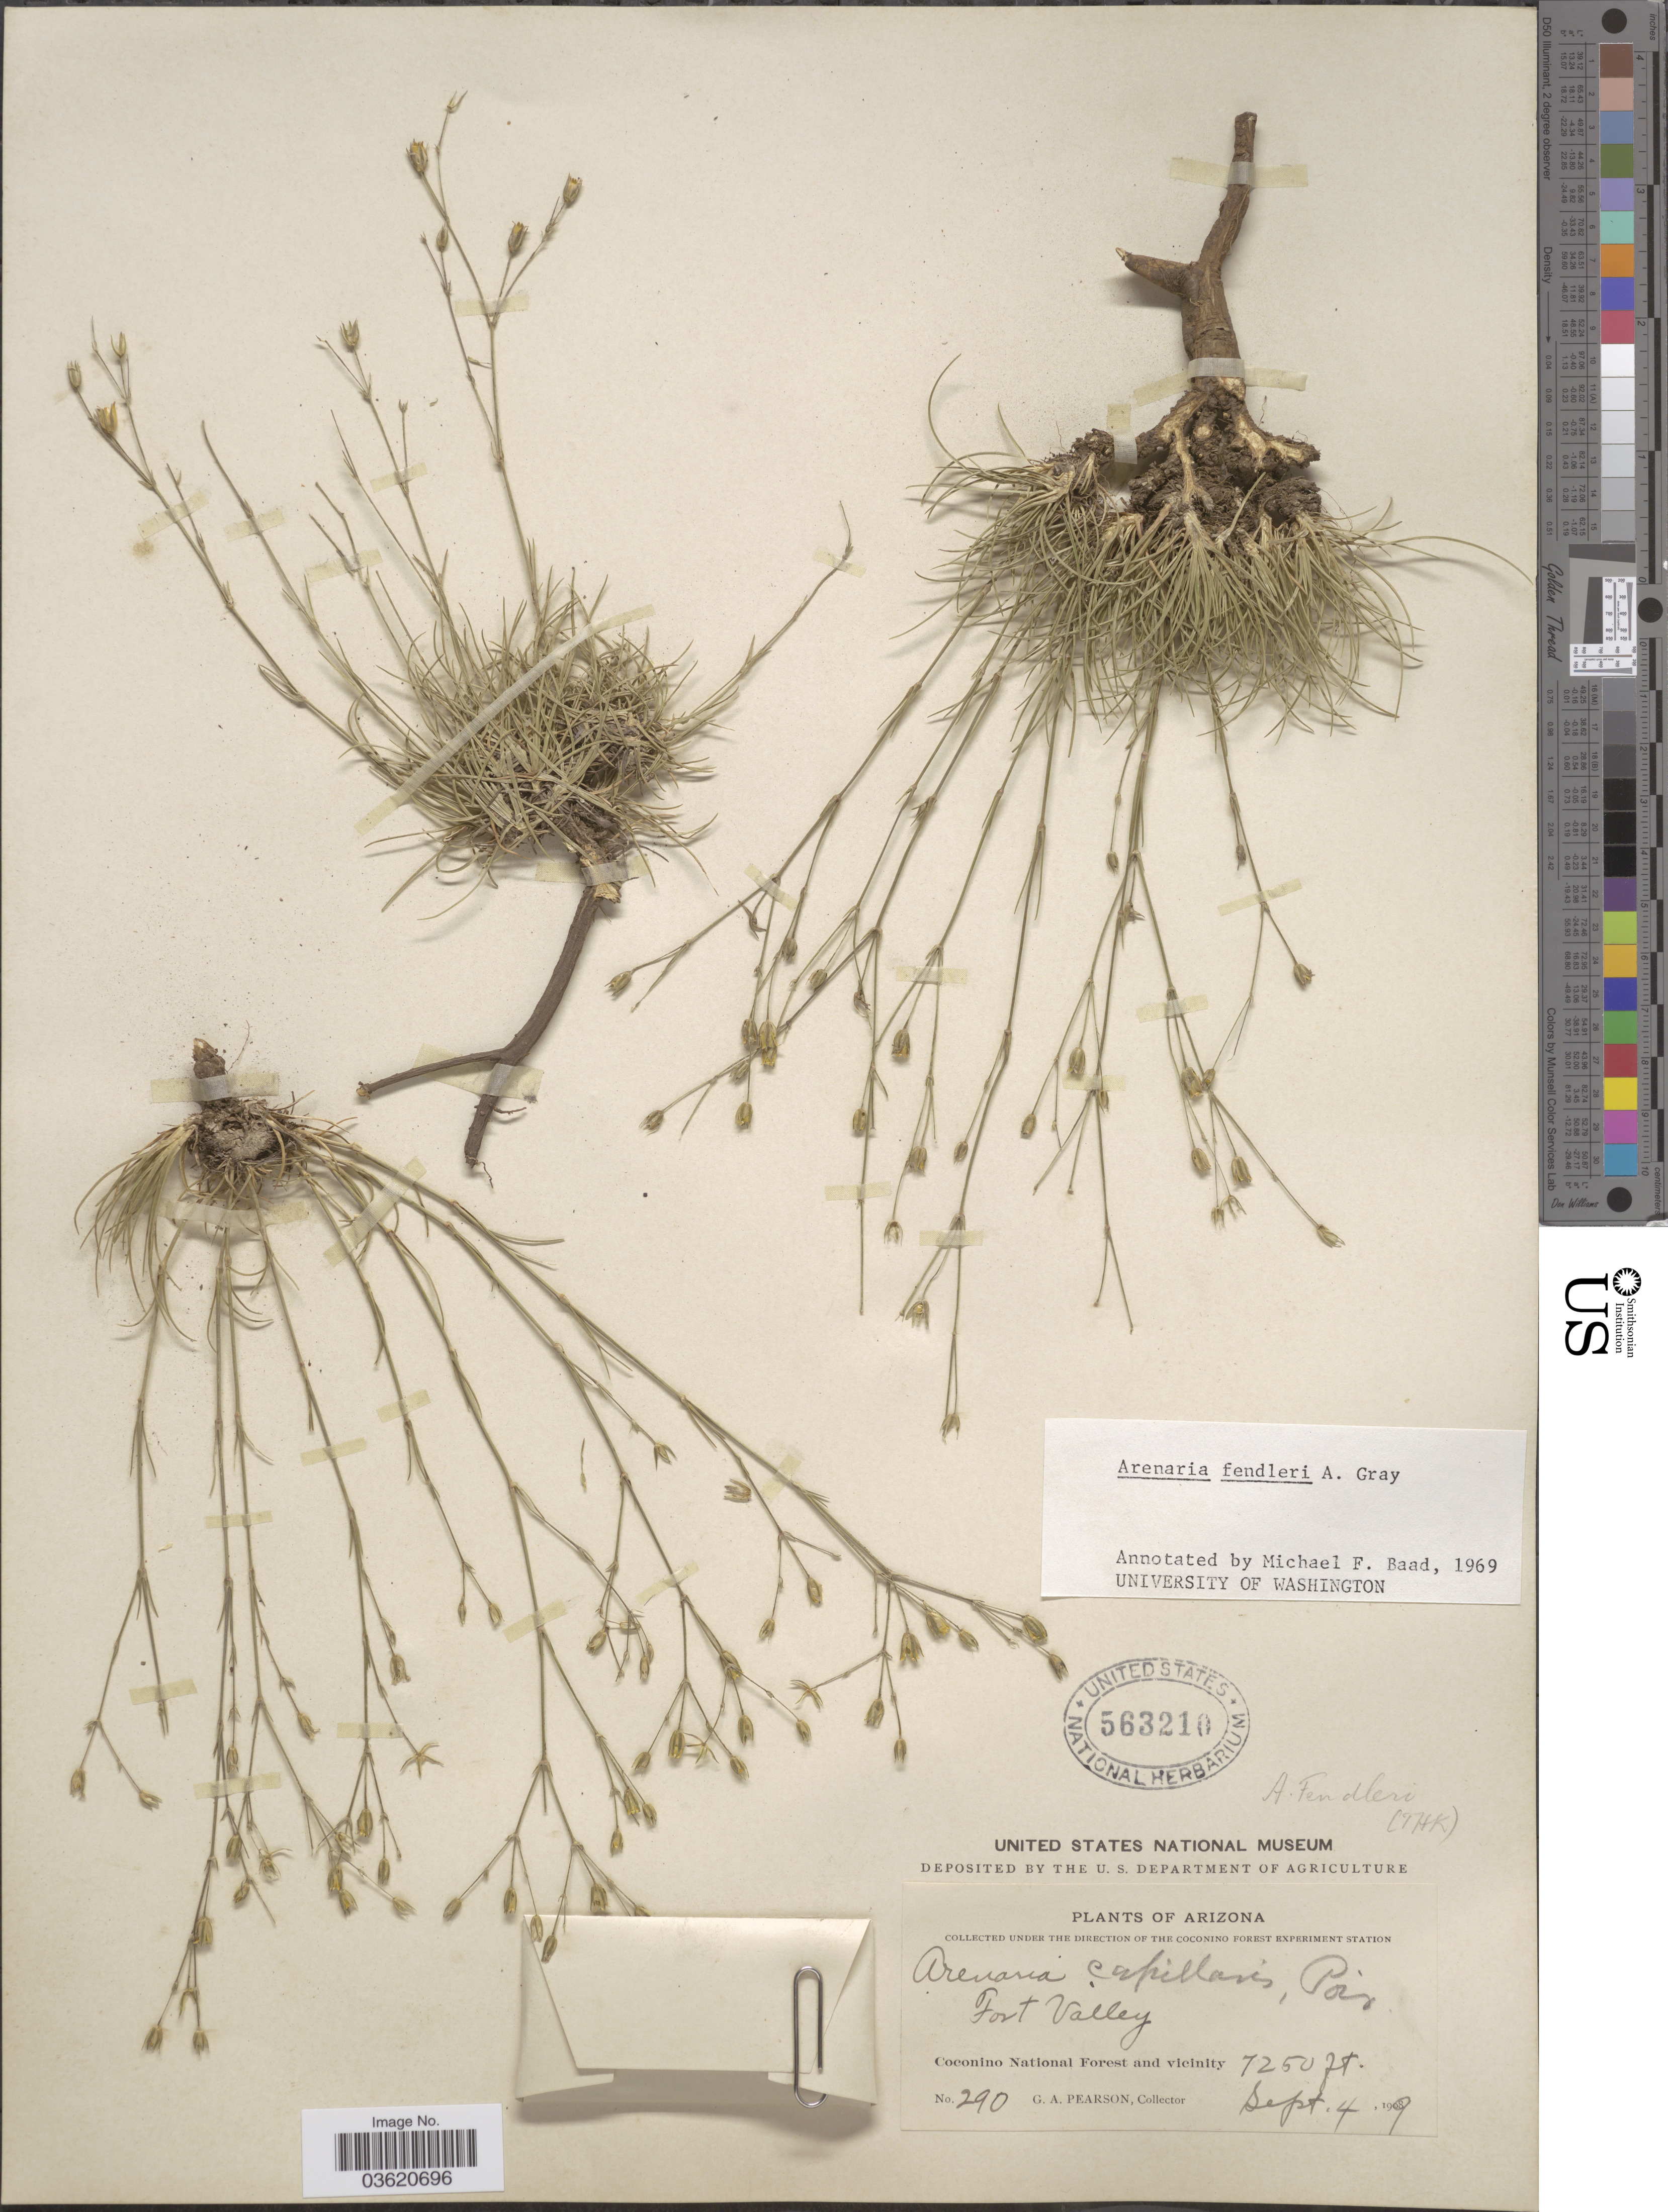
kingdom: Plantae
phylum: Tracheophyta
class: Magnoliopsida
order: Caryophyllales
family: Caryophyllaceae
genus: Eremogone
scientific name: Eremogone fendleri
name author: (A. Gray) Ikonn.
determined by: U.S. National Herbarium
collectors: G. Pearson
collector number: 290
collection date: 1909-09-04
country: United States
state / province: Arizona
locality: Fort Valley. Coconino National Forest and vicinity.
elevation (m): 2210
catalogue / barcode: US 563210